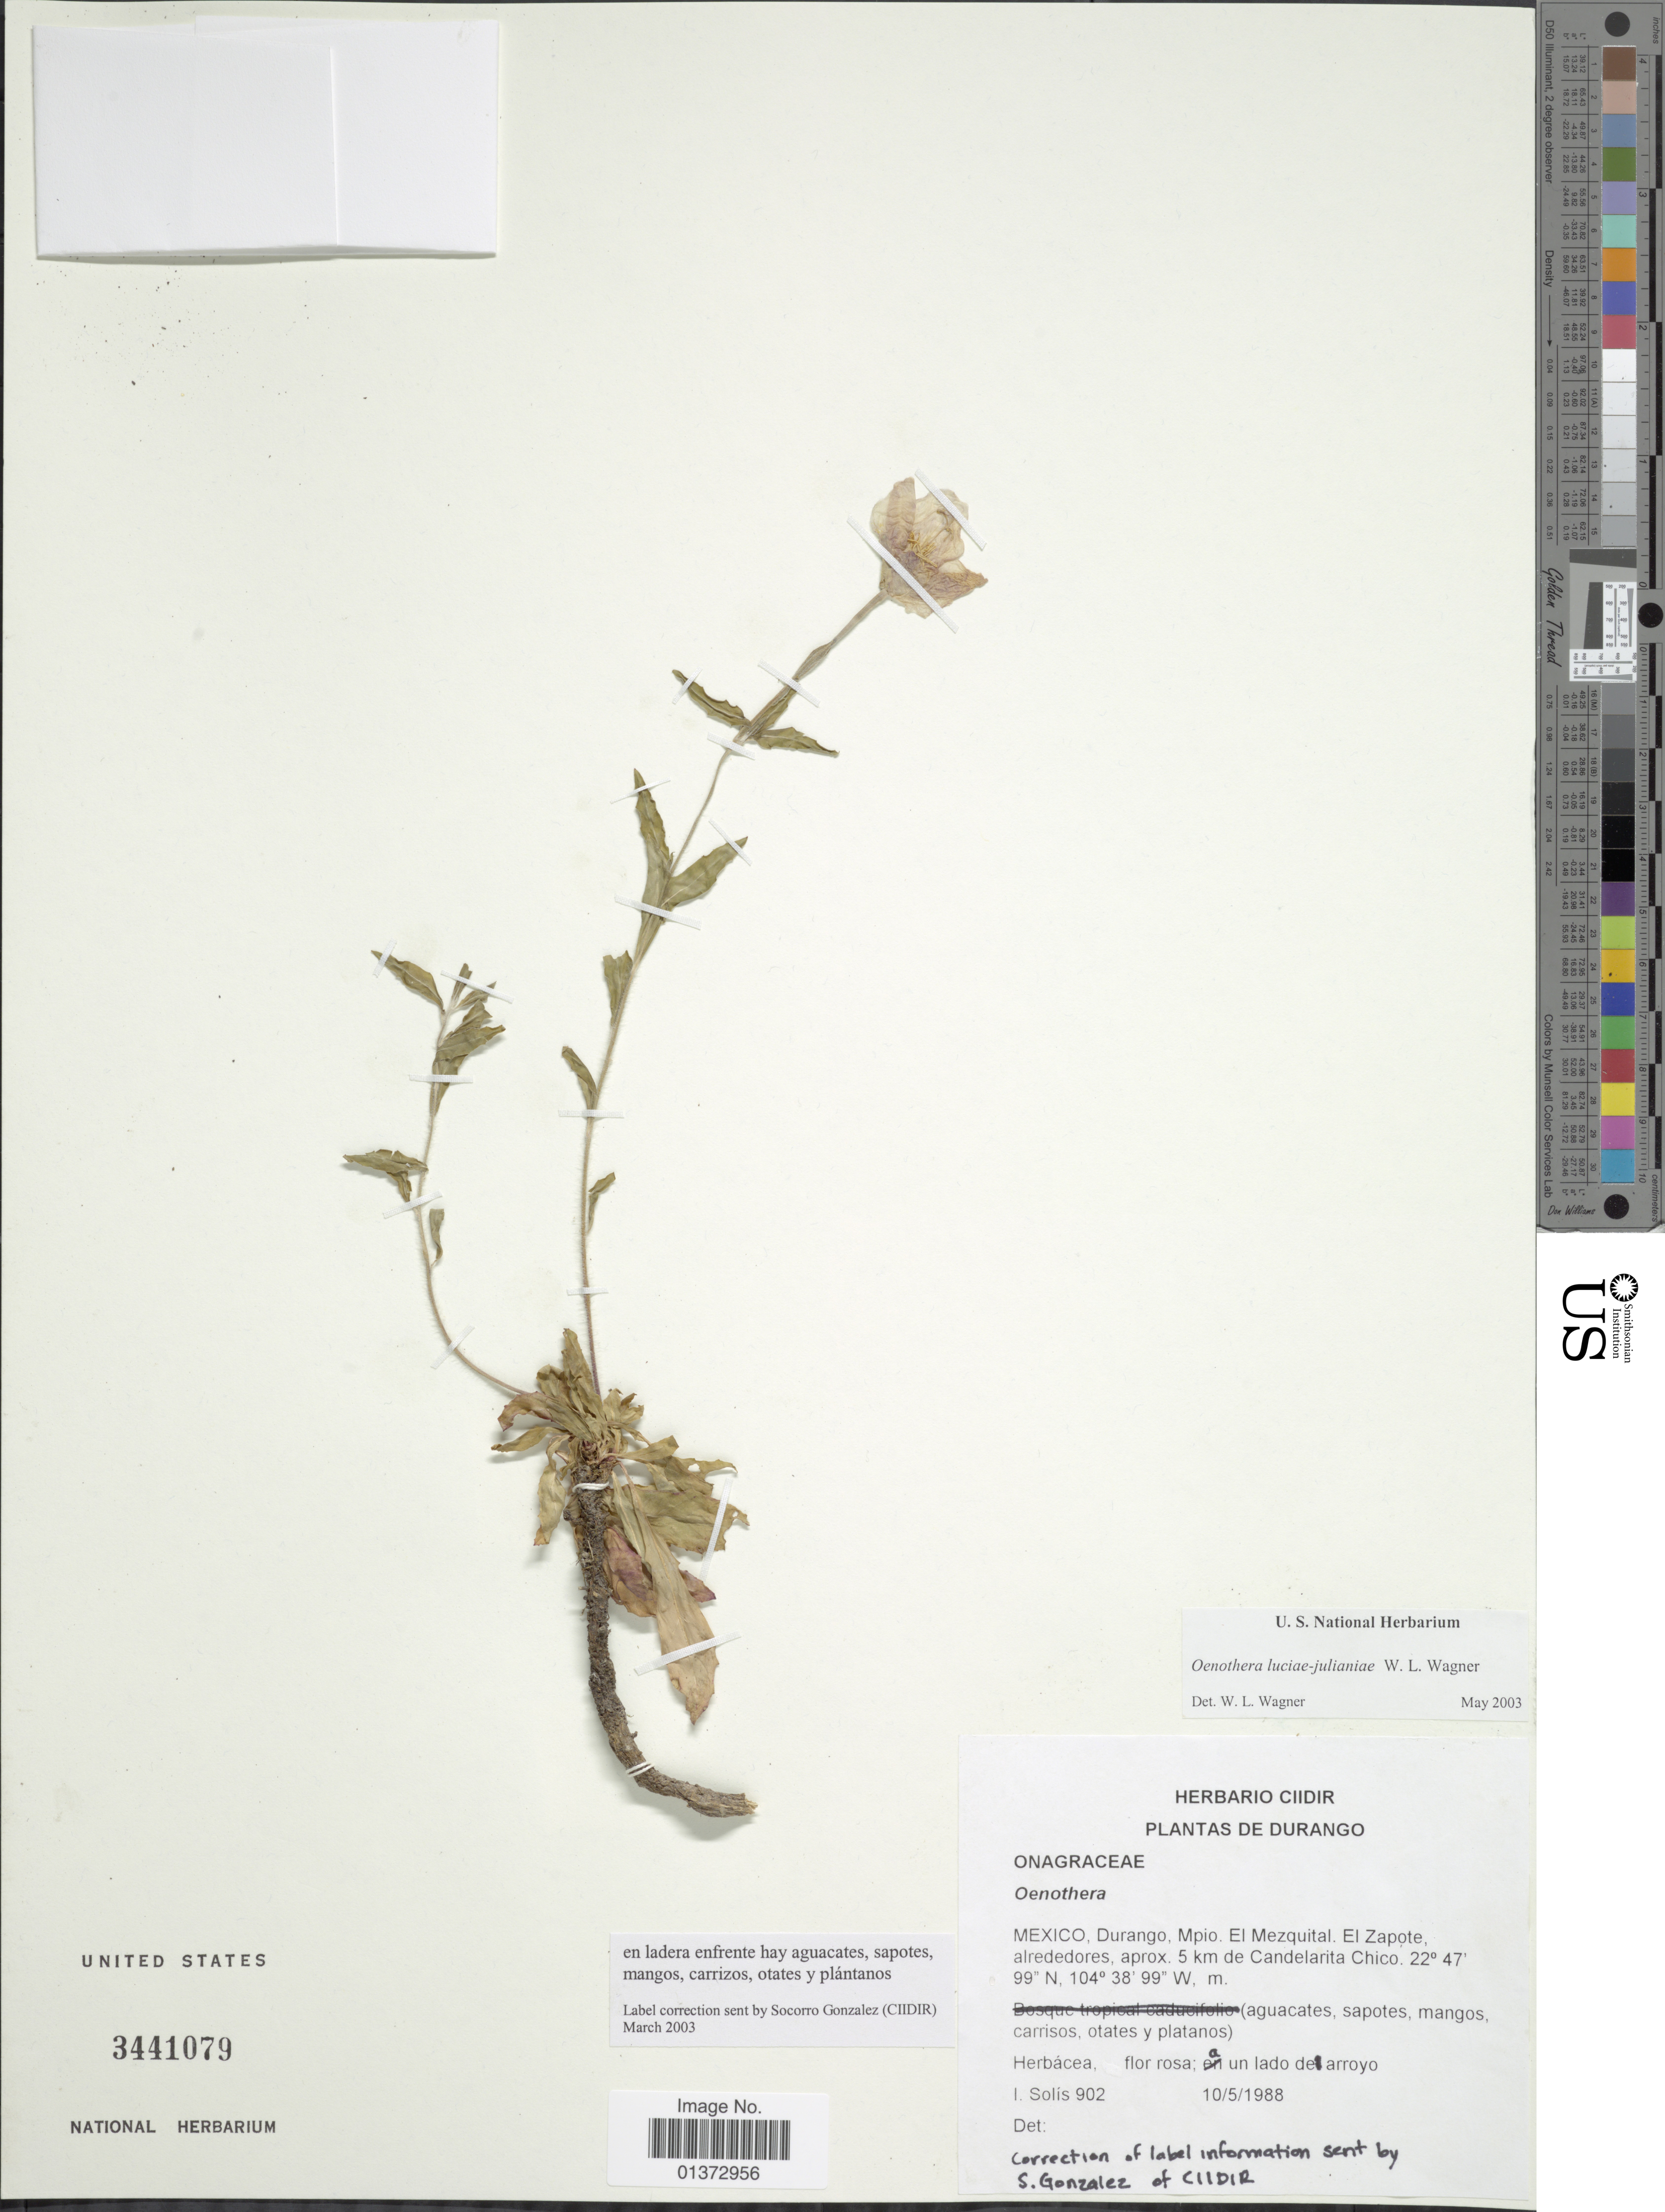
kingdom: Plantae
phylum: Tracheophyta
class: Magnoliopsida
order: Myrtales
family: Onagraceae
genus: Oenothera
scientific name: Oenothera luciae-julianiae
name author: W.L. Wagner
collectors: I. Solis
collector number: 902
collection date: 1988-05-10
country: Mexico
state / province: Durango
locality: Mpio, El Mezquital, El Zapote, alrededores, aprox. 5 km de Candelarita Chico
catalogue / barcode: US 3441079